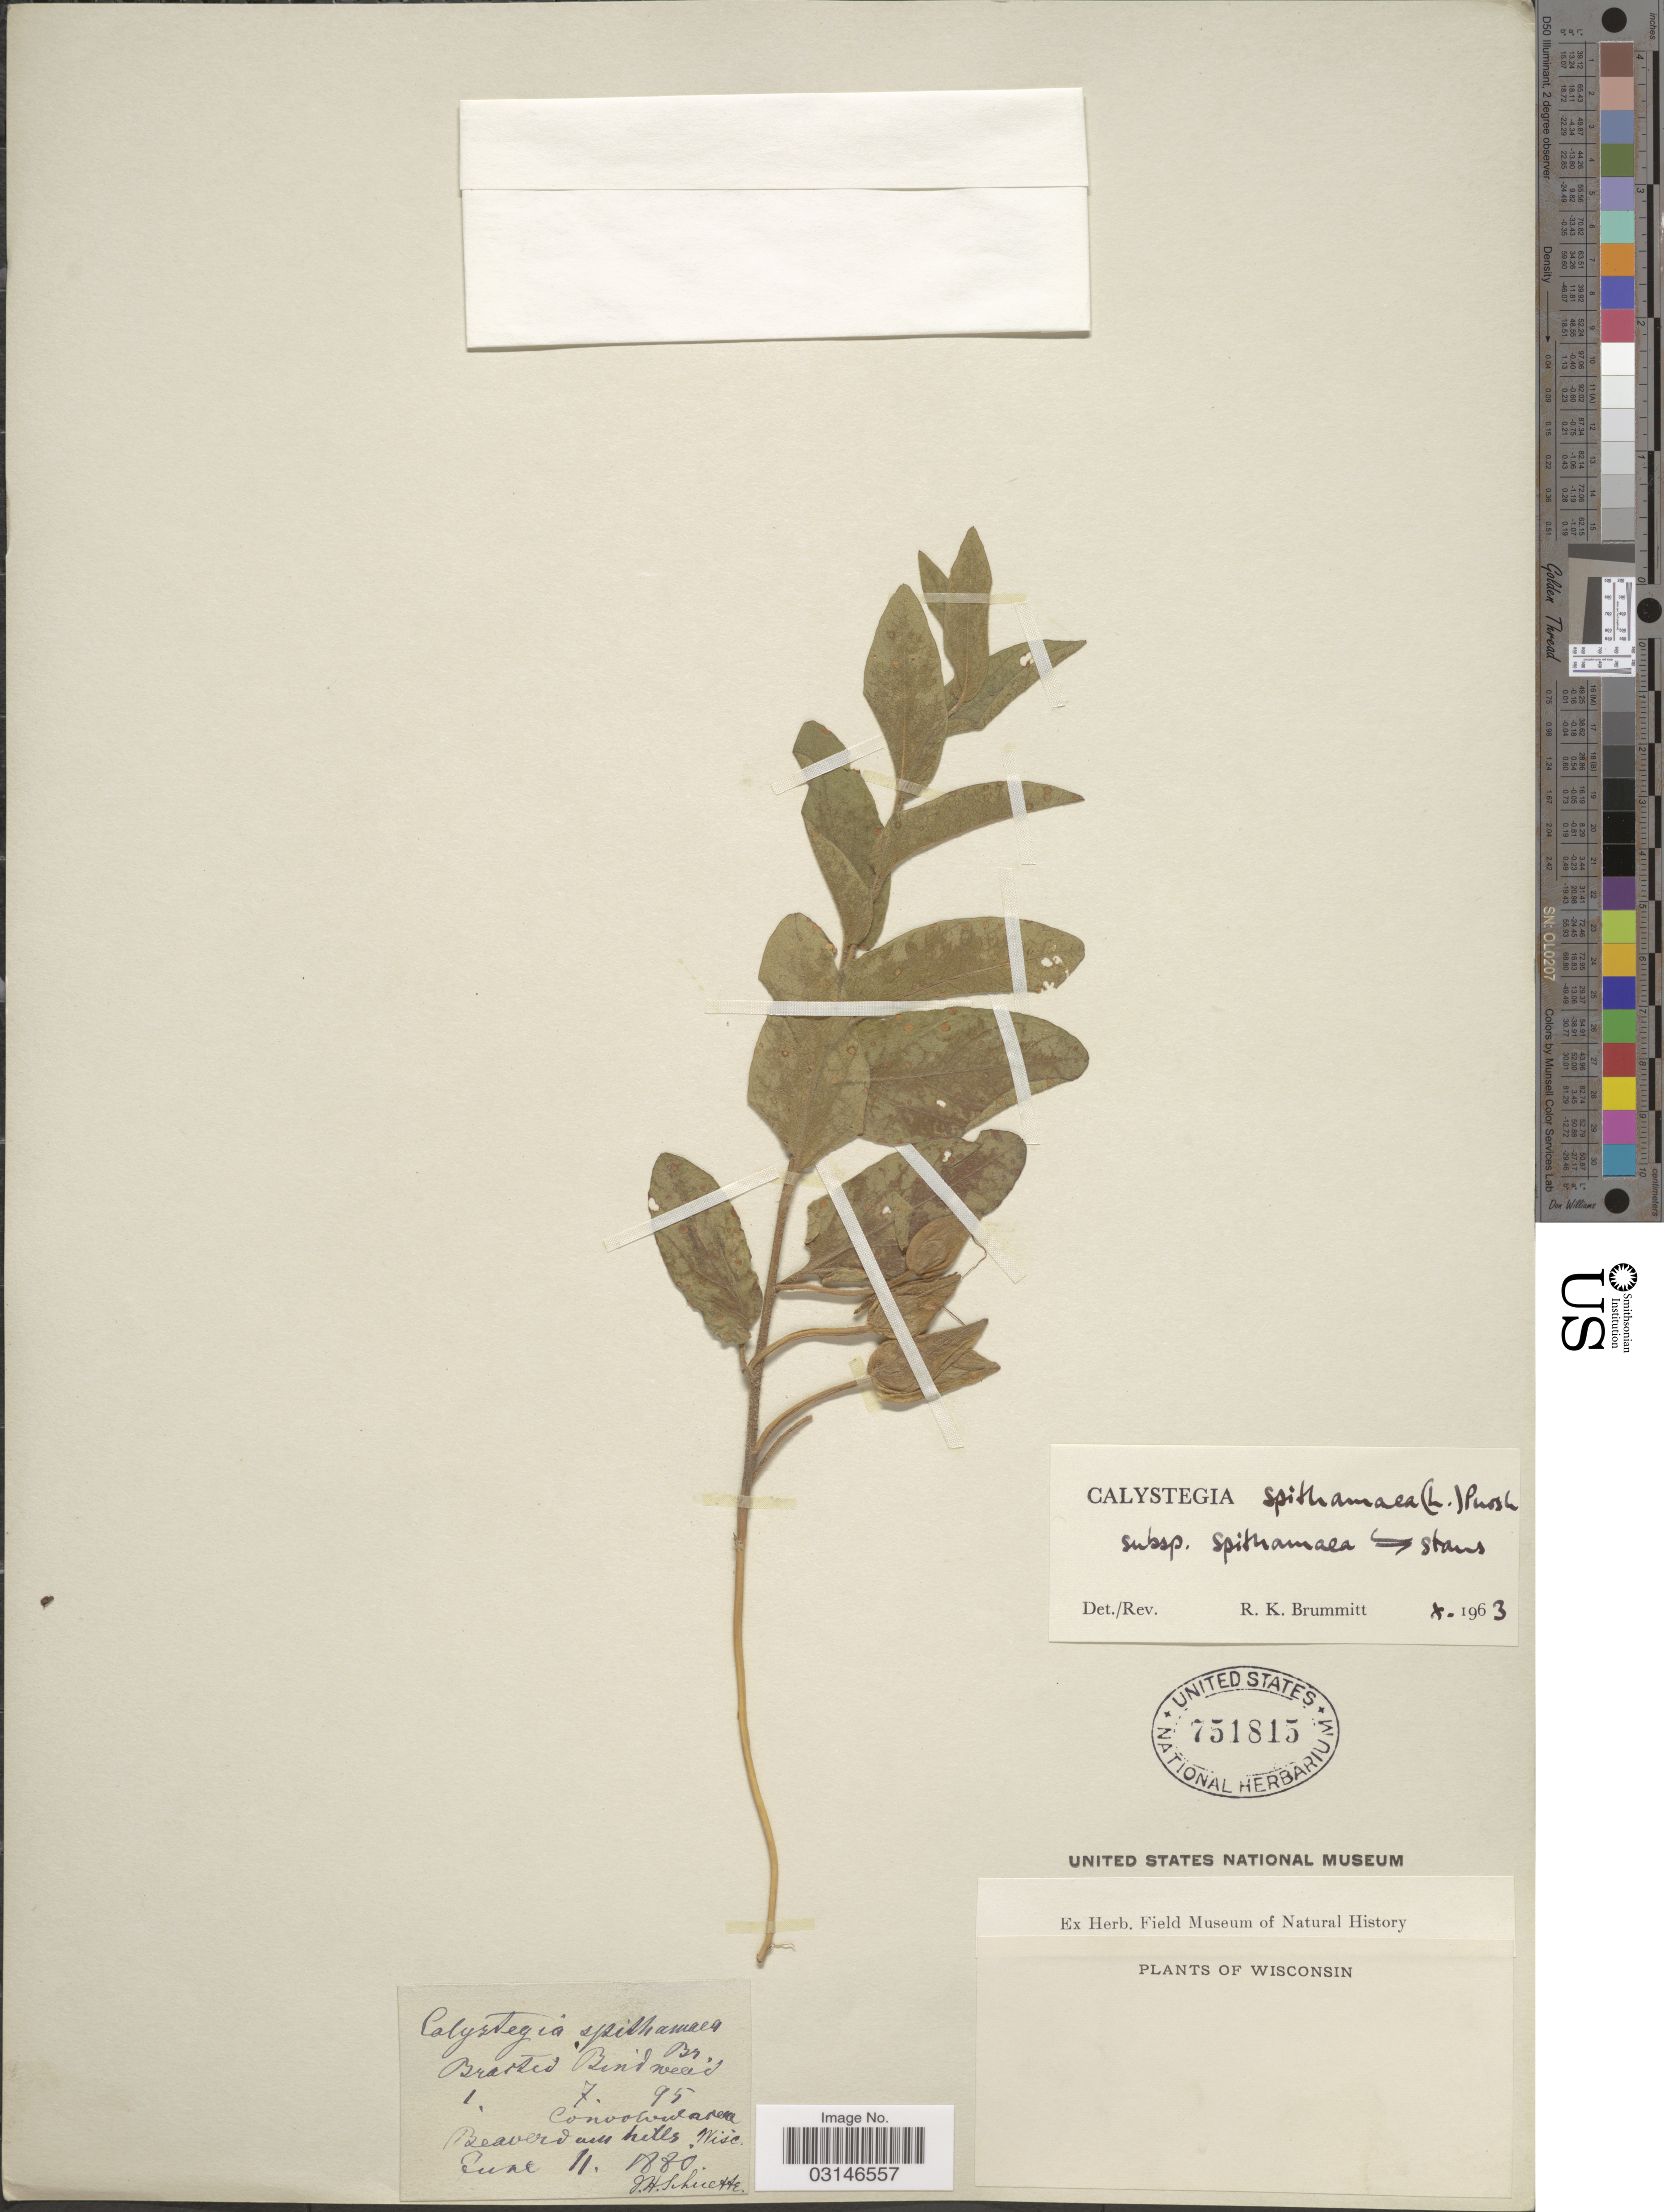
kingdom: Plantae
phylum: Tracheophyta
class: Magnoliopsida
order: Solanales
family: Convolvulaceae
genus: Calystegia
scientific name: Calystegia spithamaea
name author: (L.) Pursh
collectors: J. H. Schuette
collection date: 1880-06-11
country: United States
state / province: Wisconsin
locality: Beaverdam hills.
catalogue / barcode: US 751815